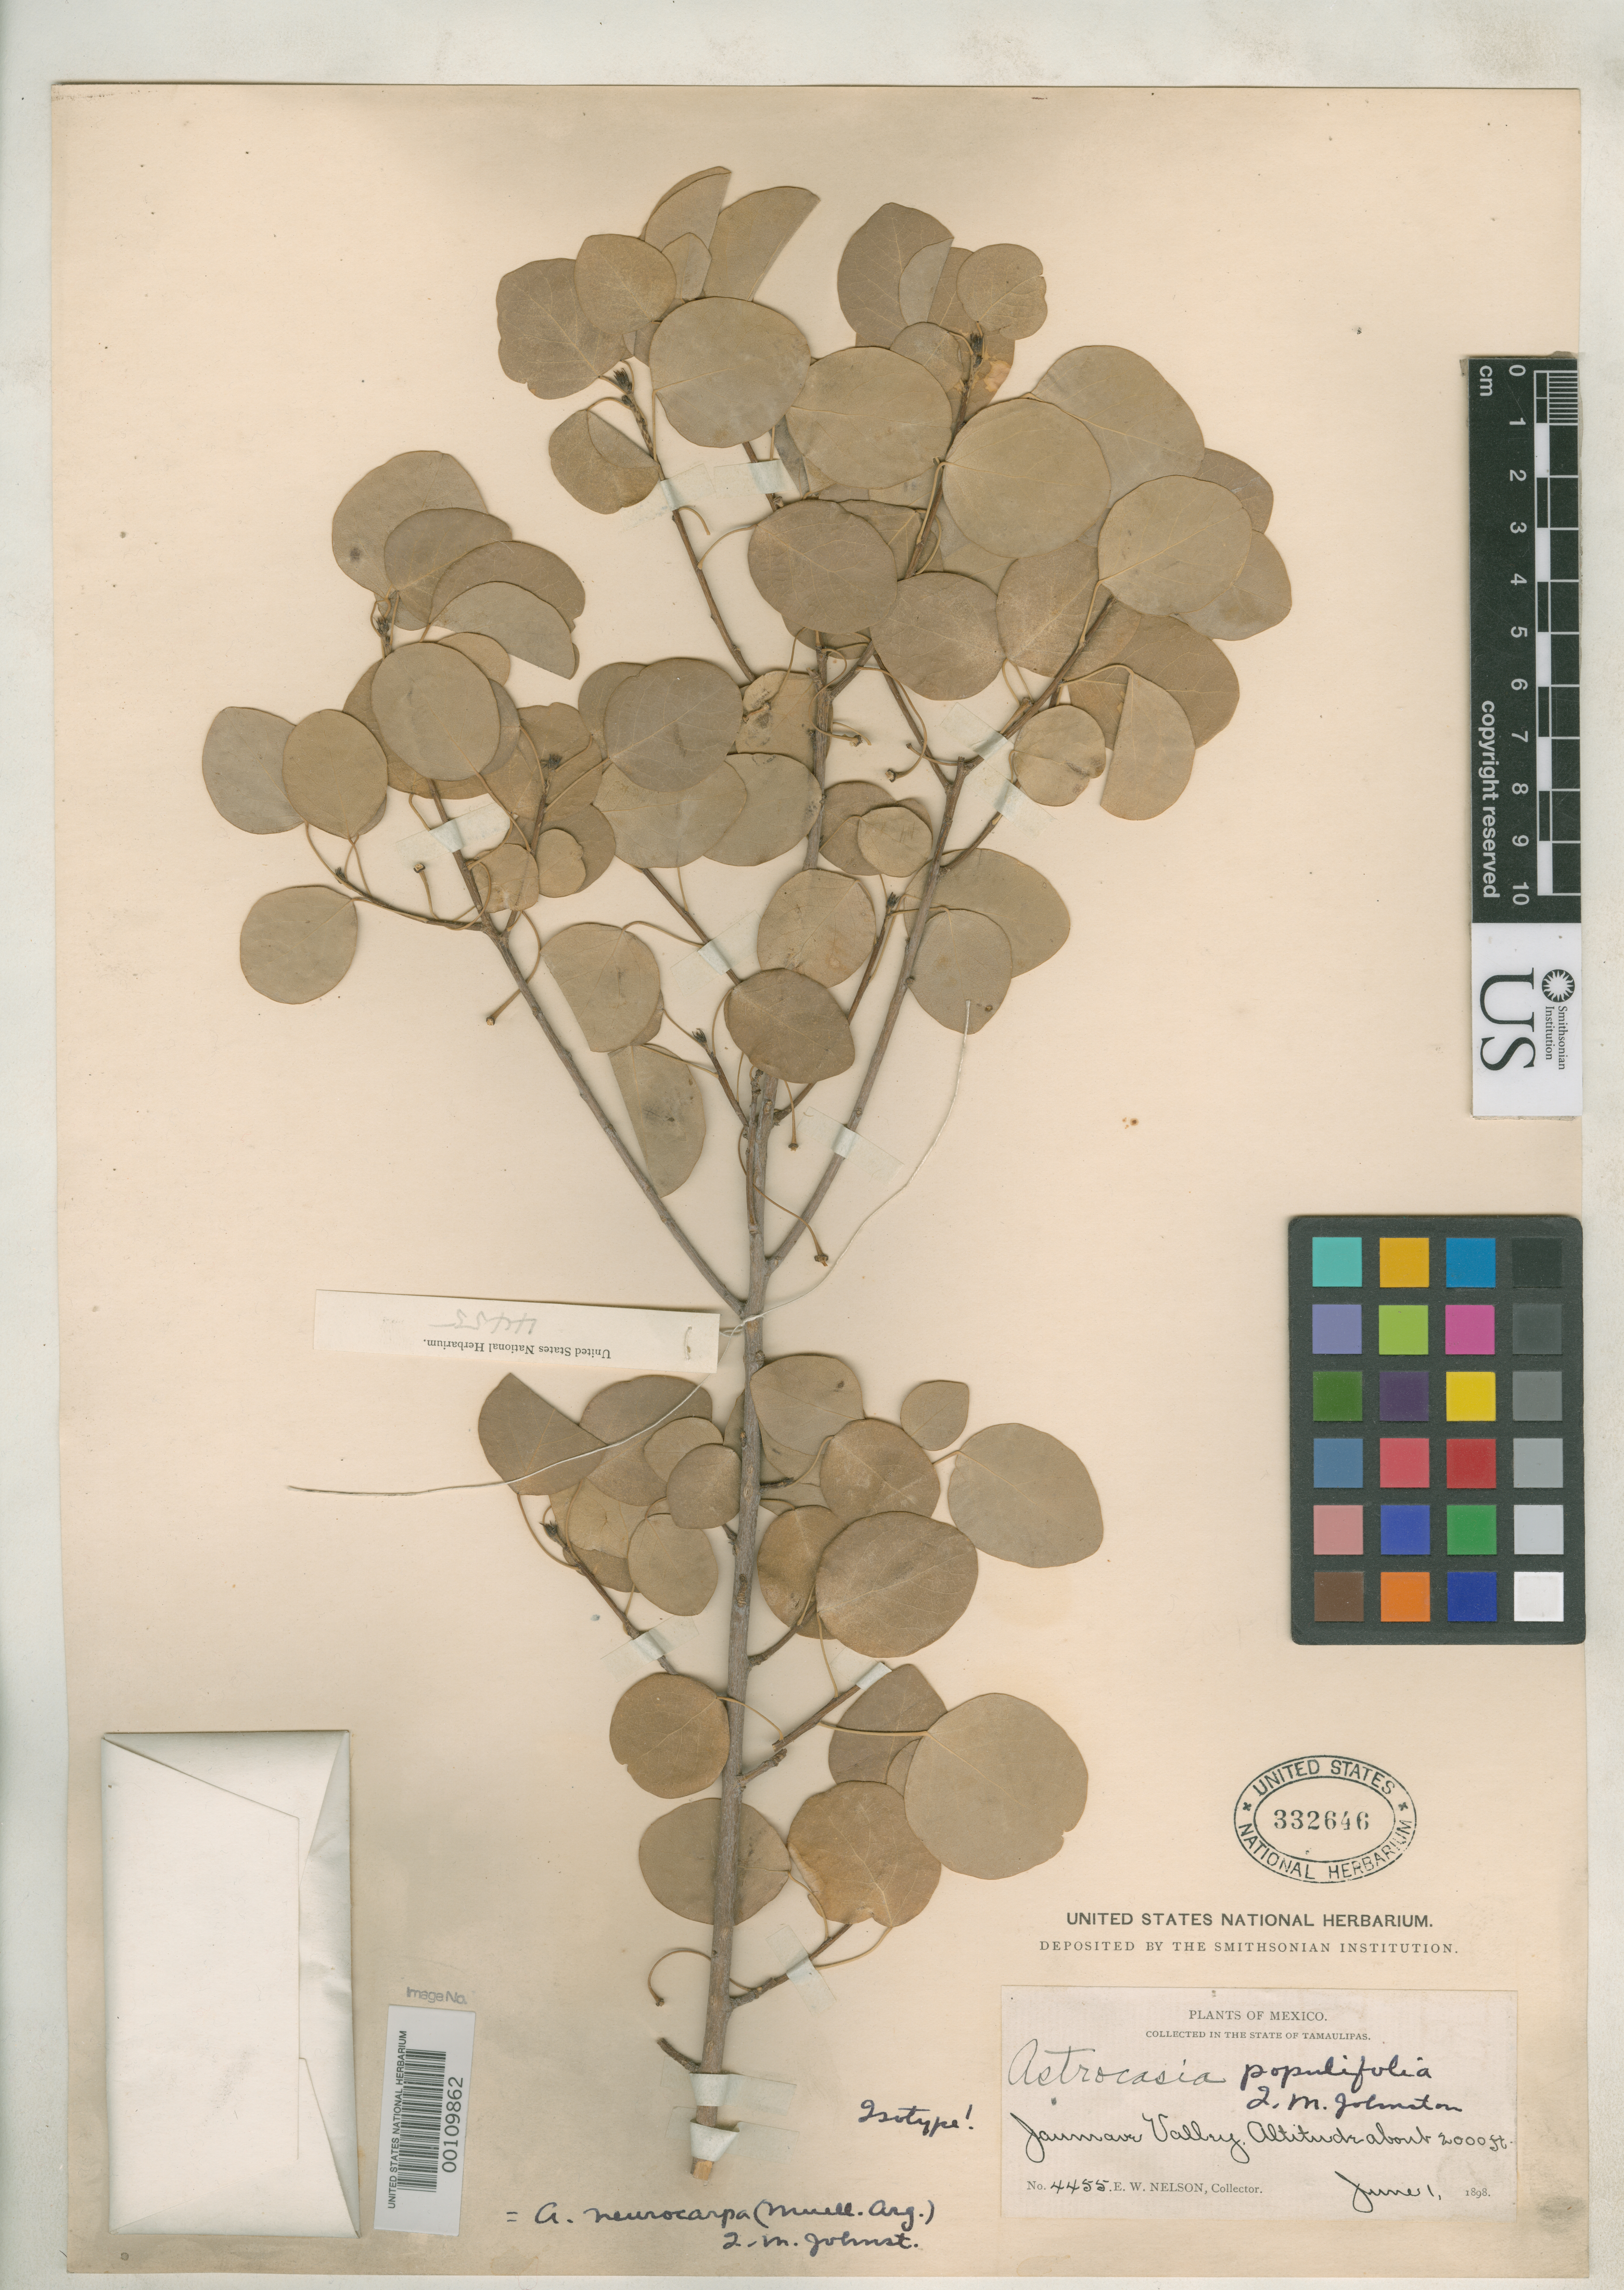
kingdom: Plantae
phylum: Tracheophyta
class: Magnoliopsida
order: Malpighiales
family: Phyllanthaceae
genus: Astrocasia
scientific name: Astrocasia populifolia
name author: I.M. Johnst.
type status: Isotype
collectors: E. W. Nelson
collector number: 4455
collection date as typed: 1898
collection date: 1898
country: Mexico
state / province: Tamaulipas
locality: Near Jaumave Valley.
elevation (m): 610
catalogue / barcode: US 332646